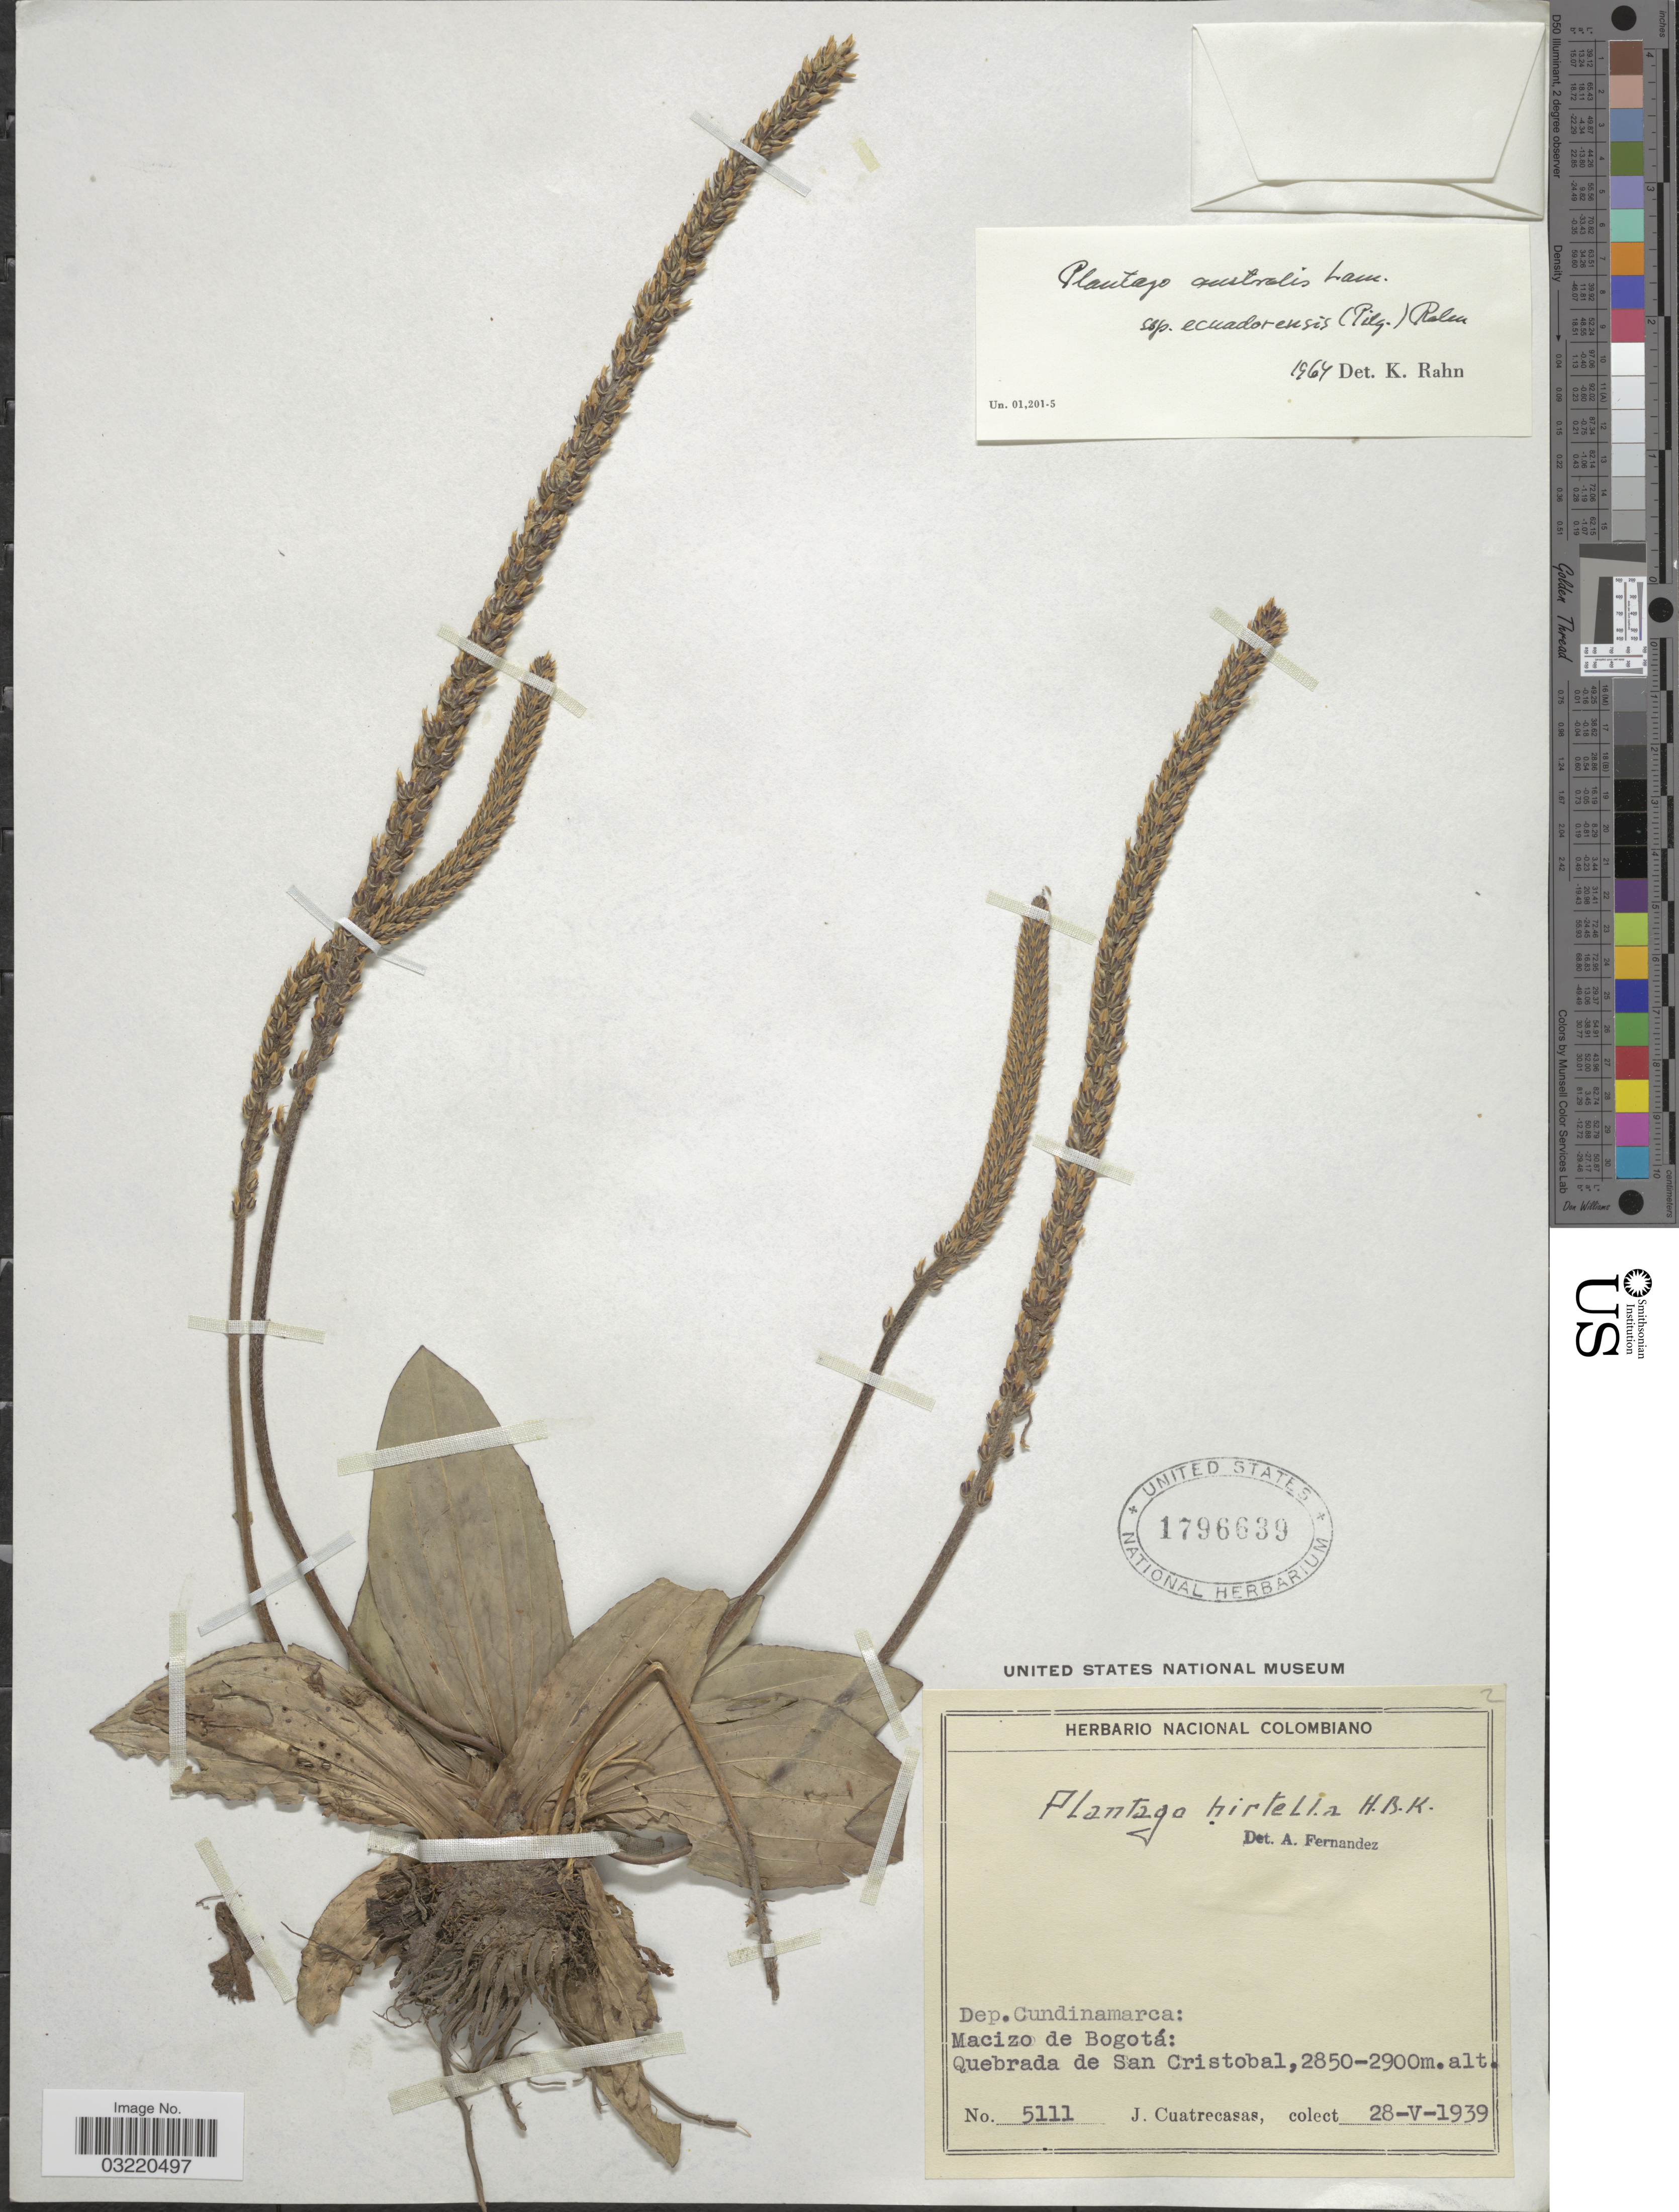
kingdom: Plantae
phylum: Tracheophyta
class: Magnoliopsida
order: Lamiales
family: Plantaginaceae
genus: Plantago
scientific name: Plantago australis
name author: Lam.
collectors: J. Cuatrecasas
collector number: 5111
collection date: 1939-05-28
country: Colombia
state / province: Cundinamarca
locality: Dep. Cundinamarca: Macizo de Bogotá: Quebrada de San Cristobal.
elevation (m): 2850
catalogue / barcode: US 1796639